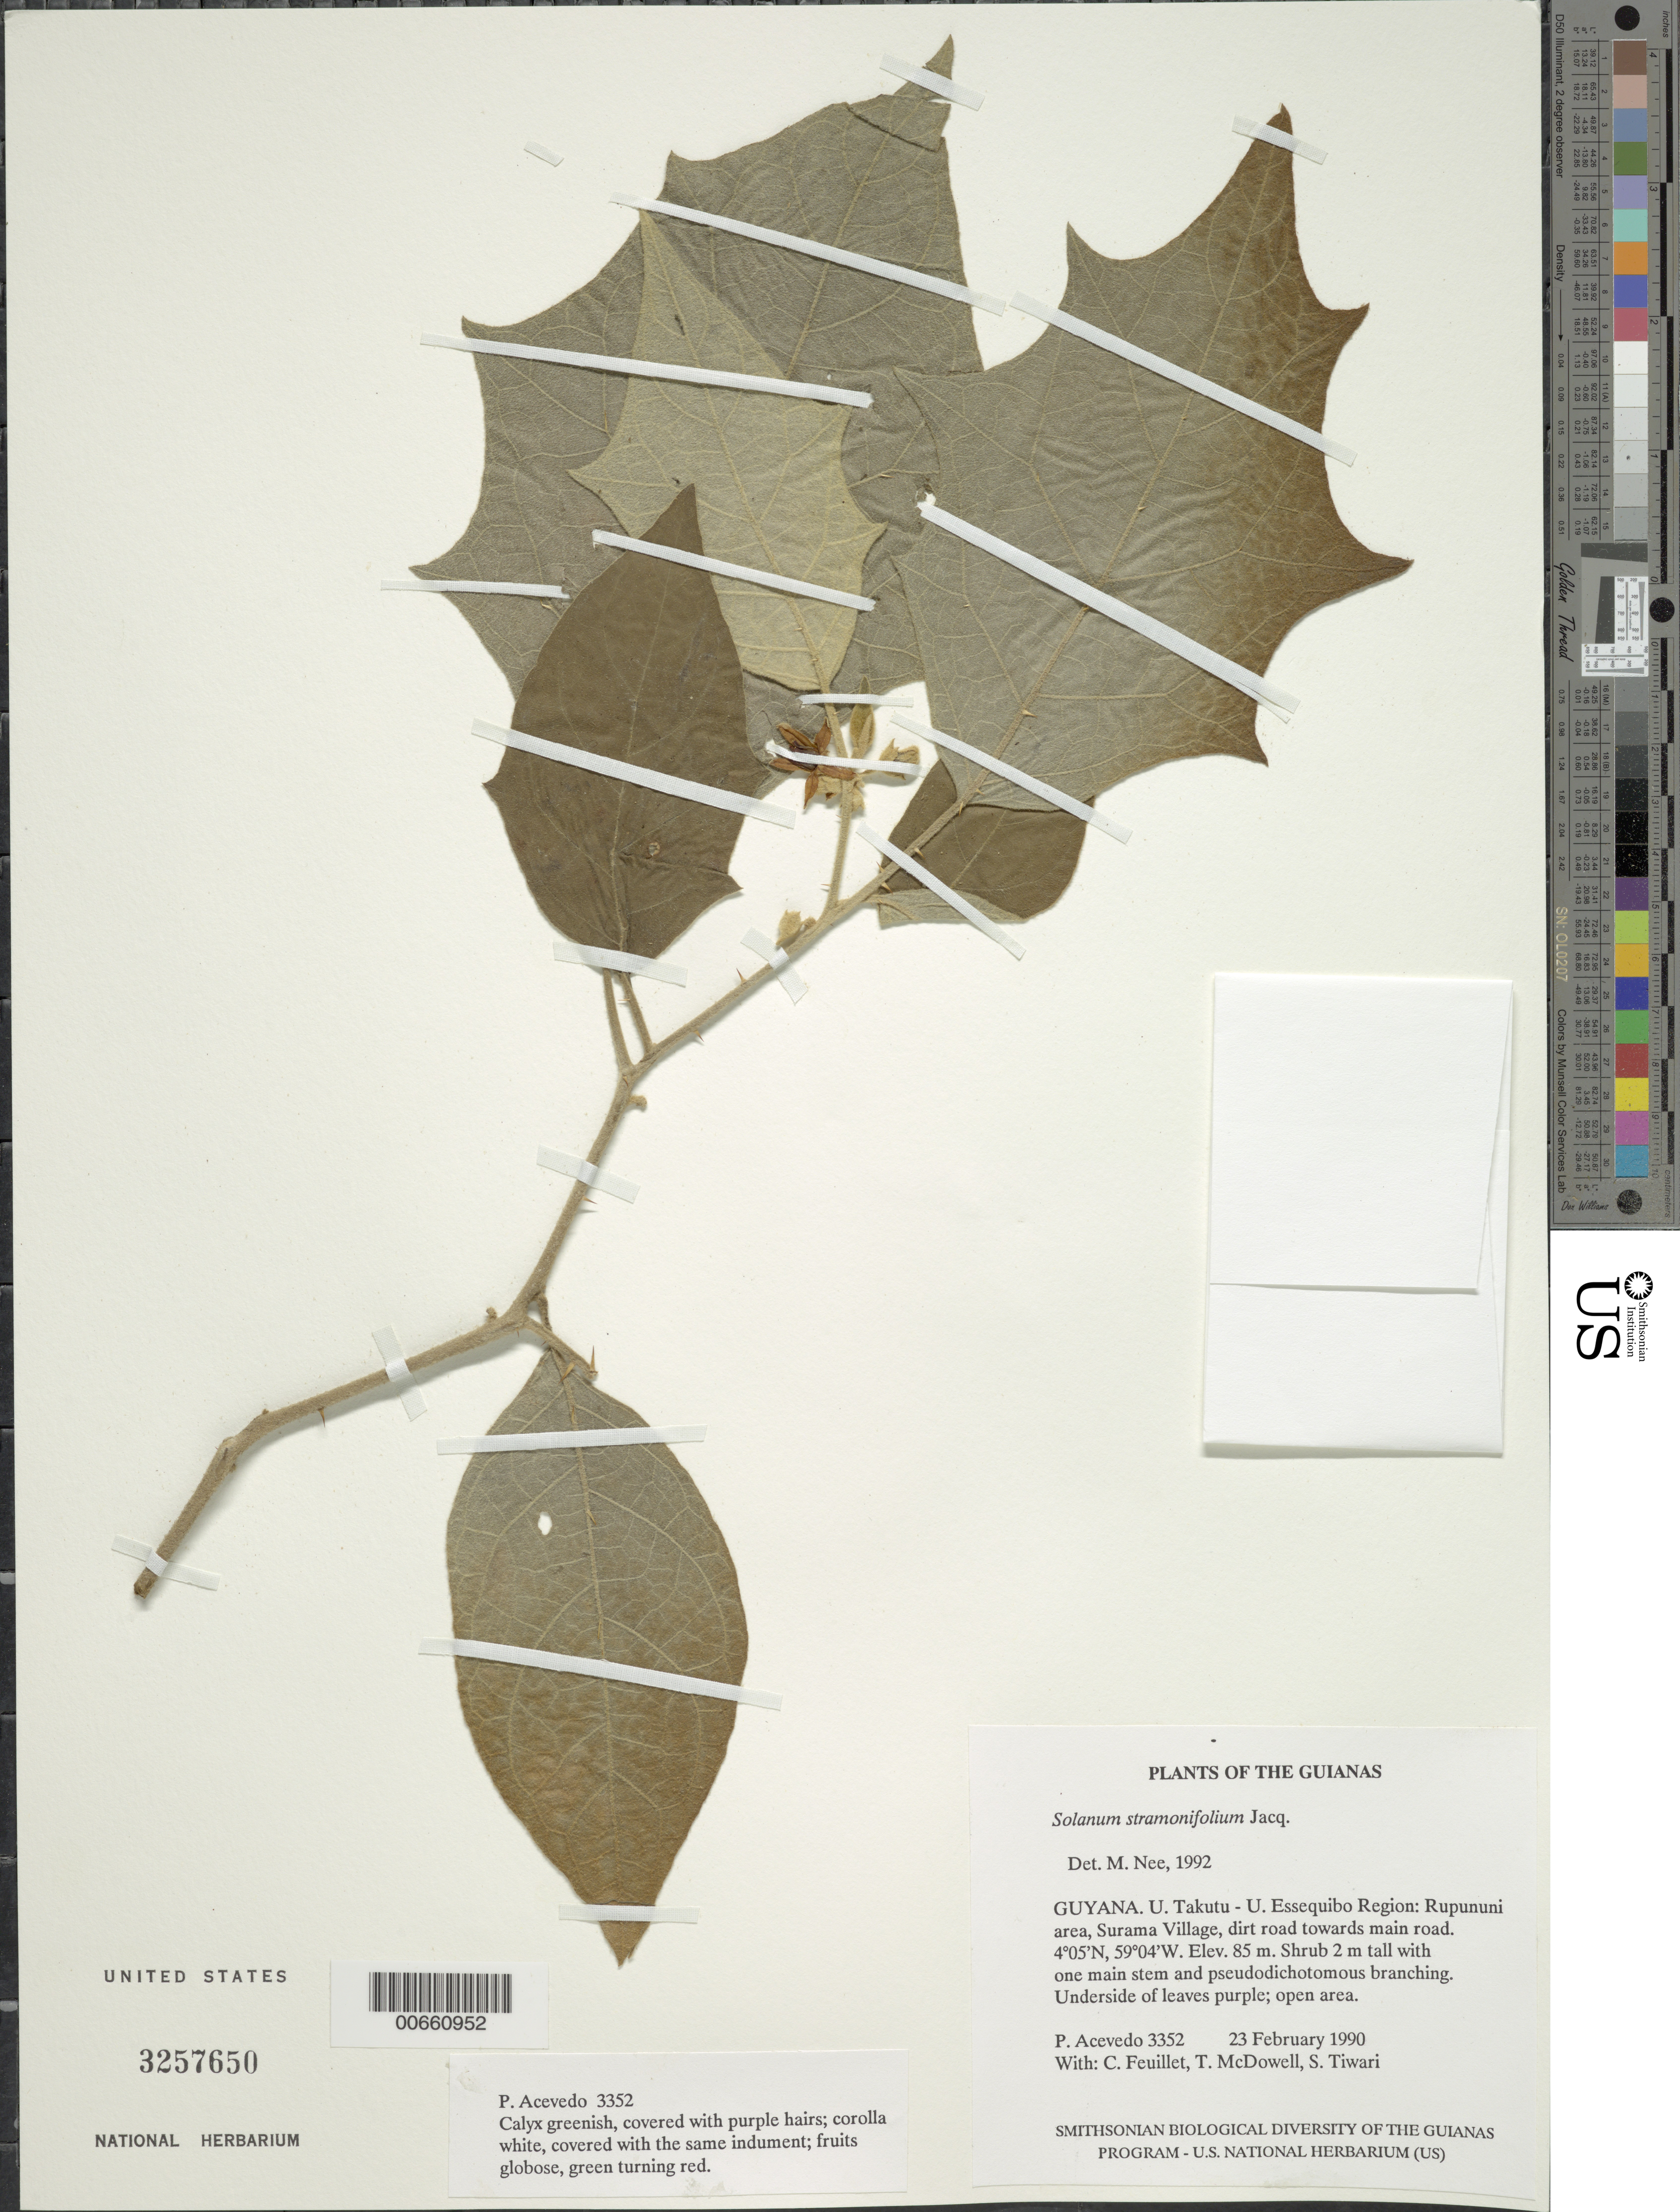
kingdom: Plantae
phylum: Tracheophyta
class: Magnoliopsida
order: Solanales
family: Solanaceae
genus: Solanum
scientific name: Solanum stramoniifolium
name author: Jacq.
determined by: Nee, Michael H.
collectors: P. Acevedo-Rodr., C. Feuillet, T. McDowell & S. Tiwari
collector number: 3352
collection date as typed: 2 Feb 1990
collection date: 1990-02-02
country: Guyana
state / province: U. Takutu-U. Essequibo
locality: Rupununi area, dirt road towards main road.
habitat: Open area.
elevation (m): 85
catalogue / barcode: US 3257650